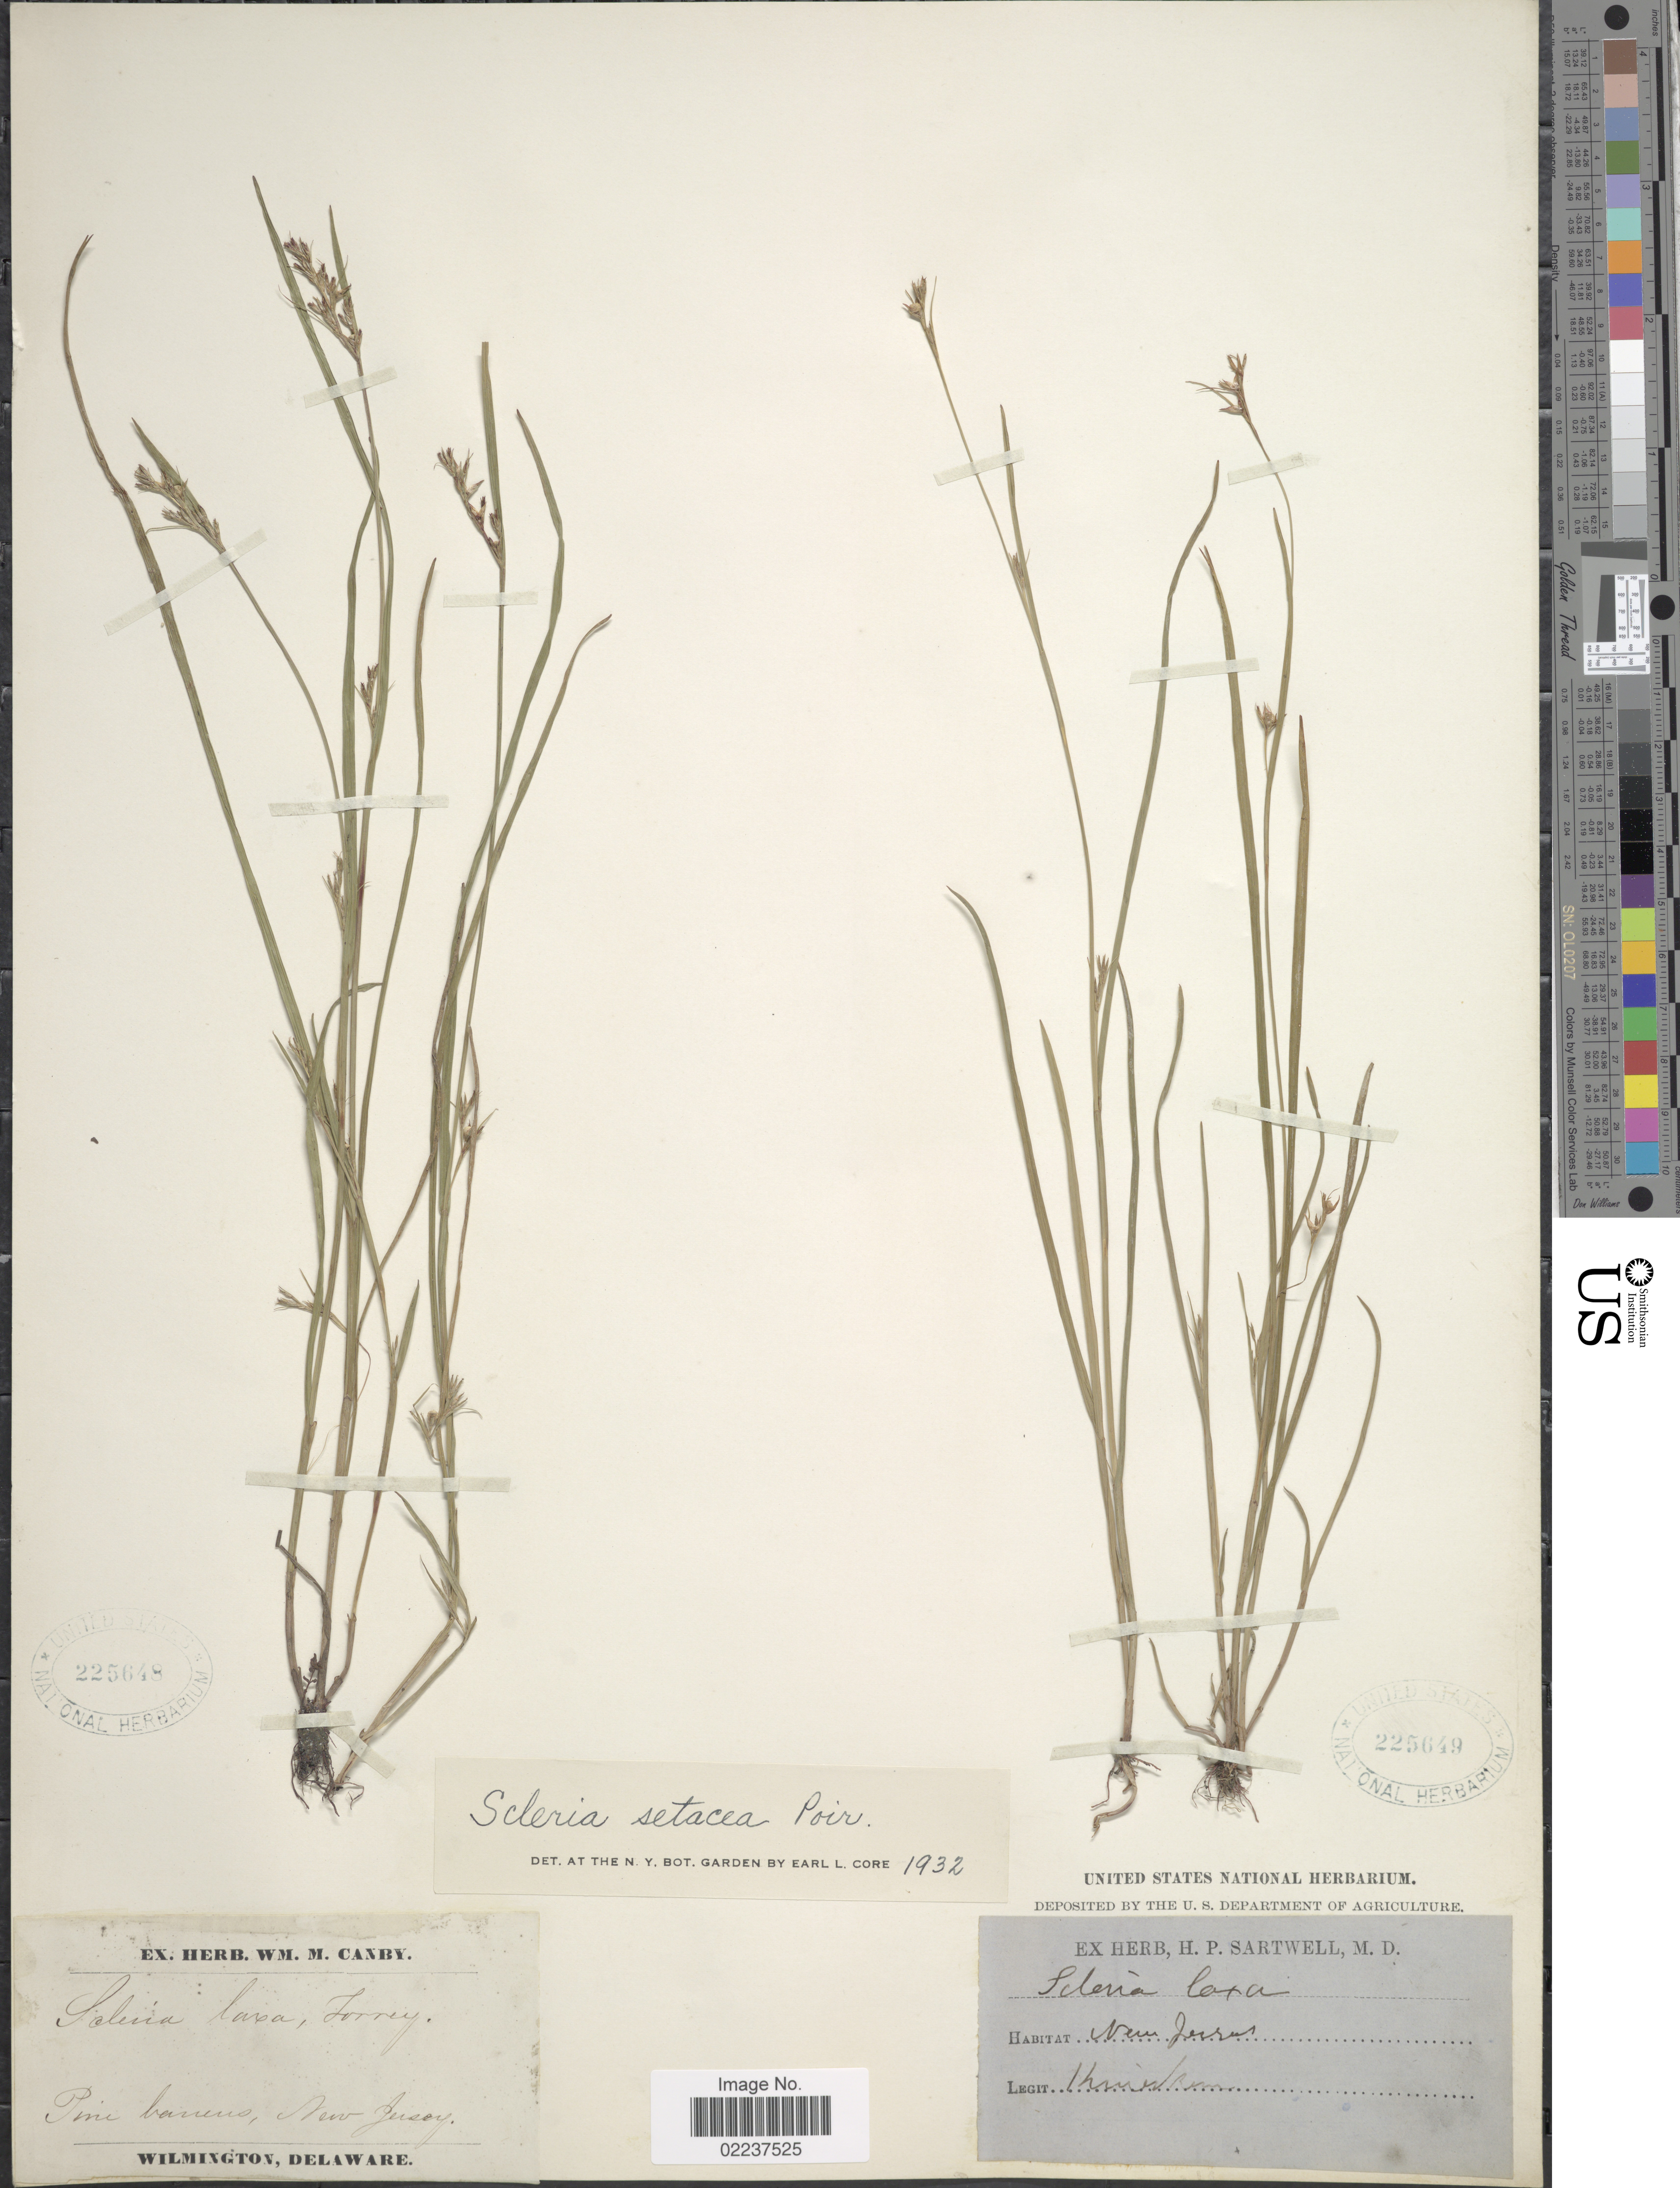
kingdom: Plantae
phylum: Tracheophyta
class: Liliopsida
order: Poales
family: Cyperaceae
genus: Scleria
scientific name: Scleria muehlenbergii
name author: Steud.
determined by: Strong, Mark T., (BOT), Smithsonian Institution - National Museum of Natural History (UNITED STATES)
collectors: ex herb. W.M. Canby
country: United States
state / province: New Jersey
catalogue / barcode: US 225648